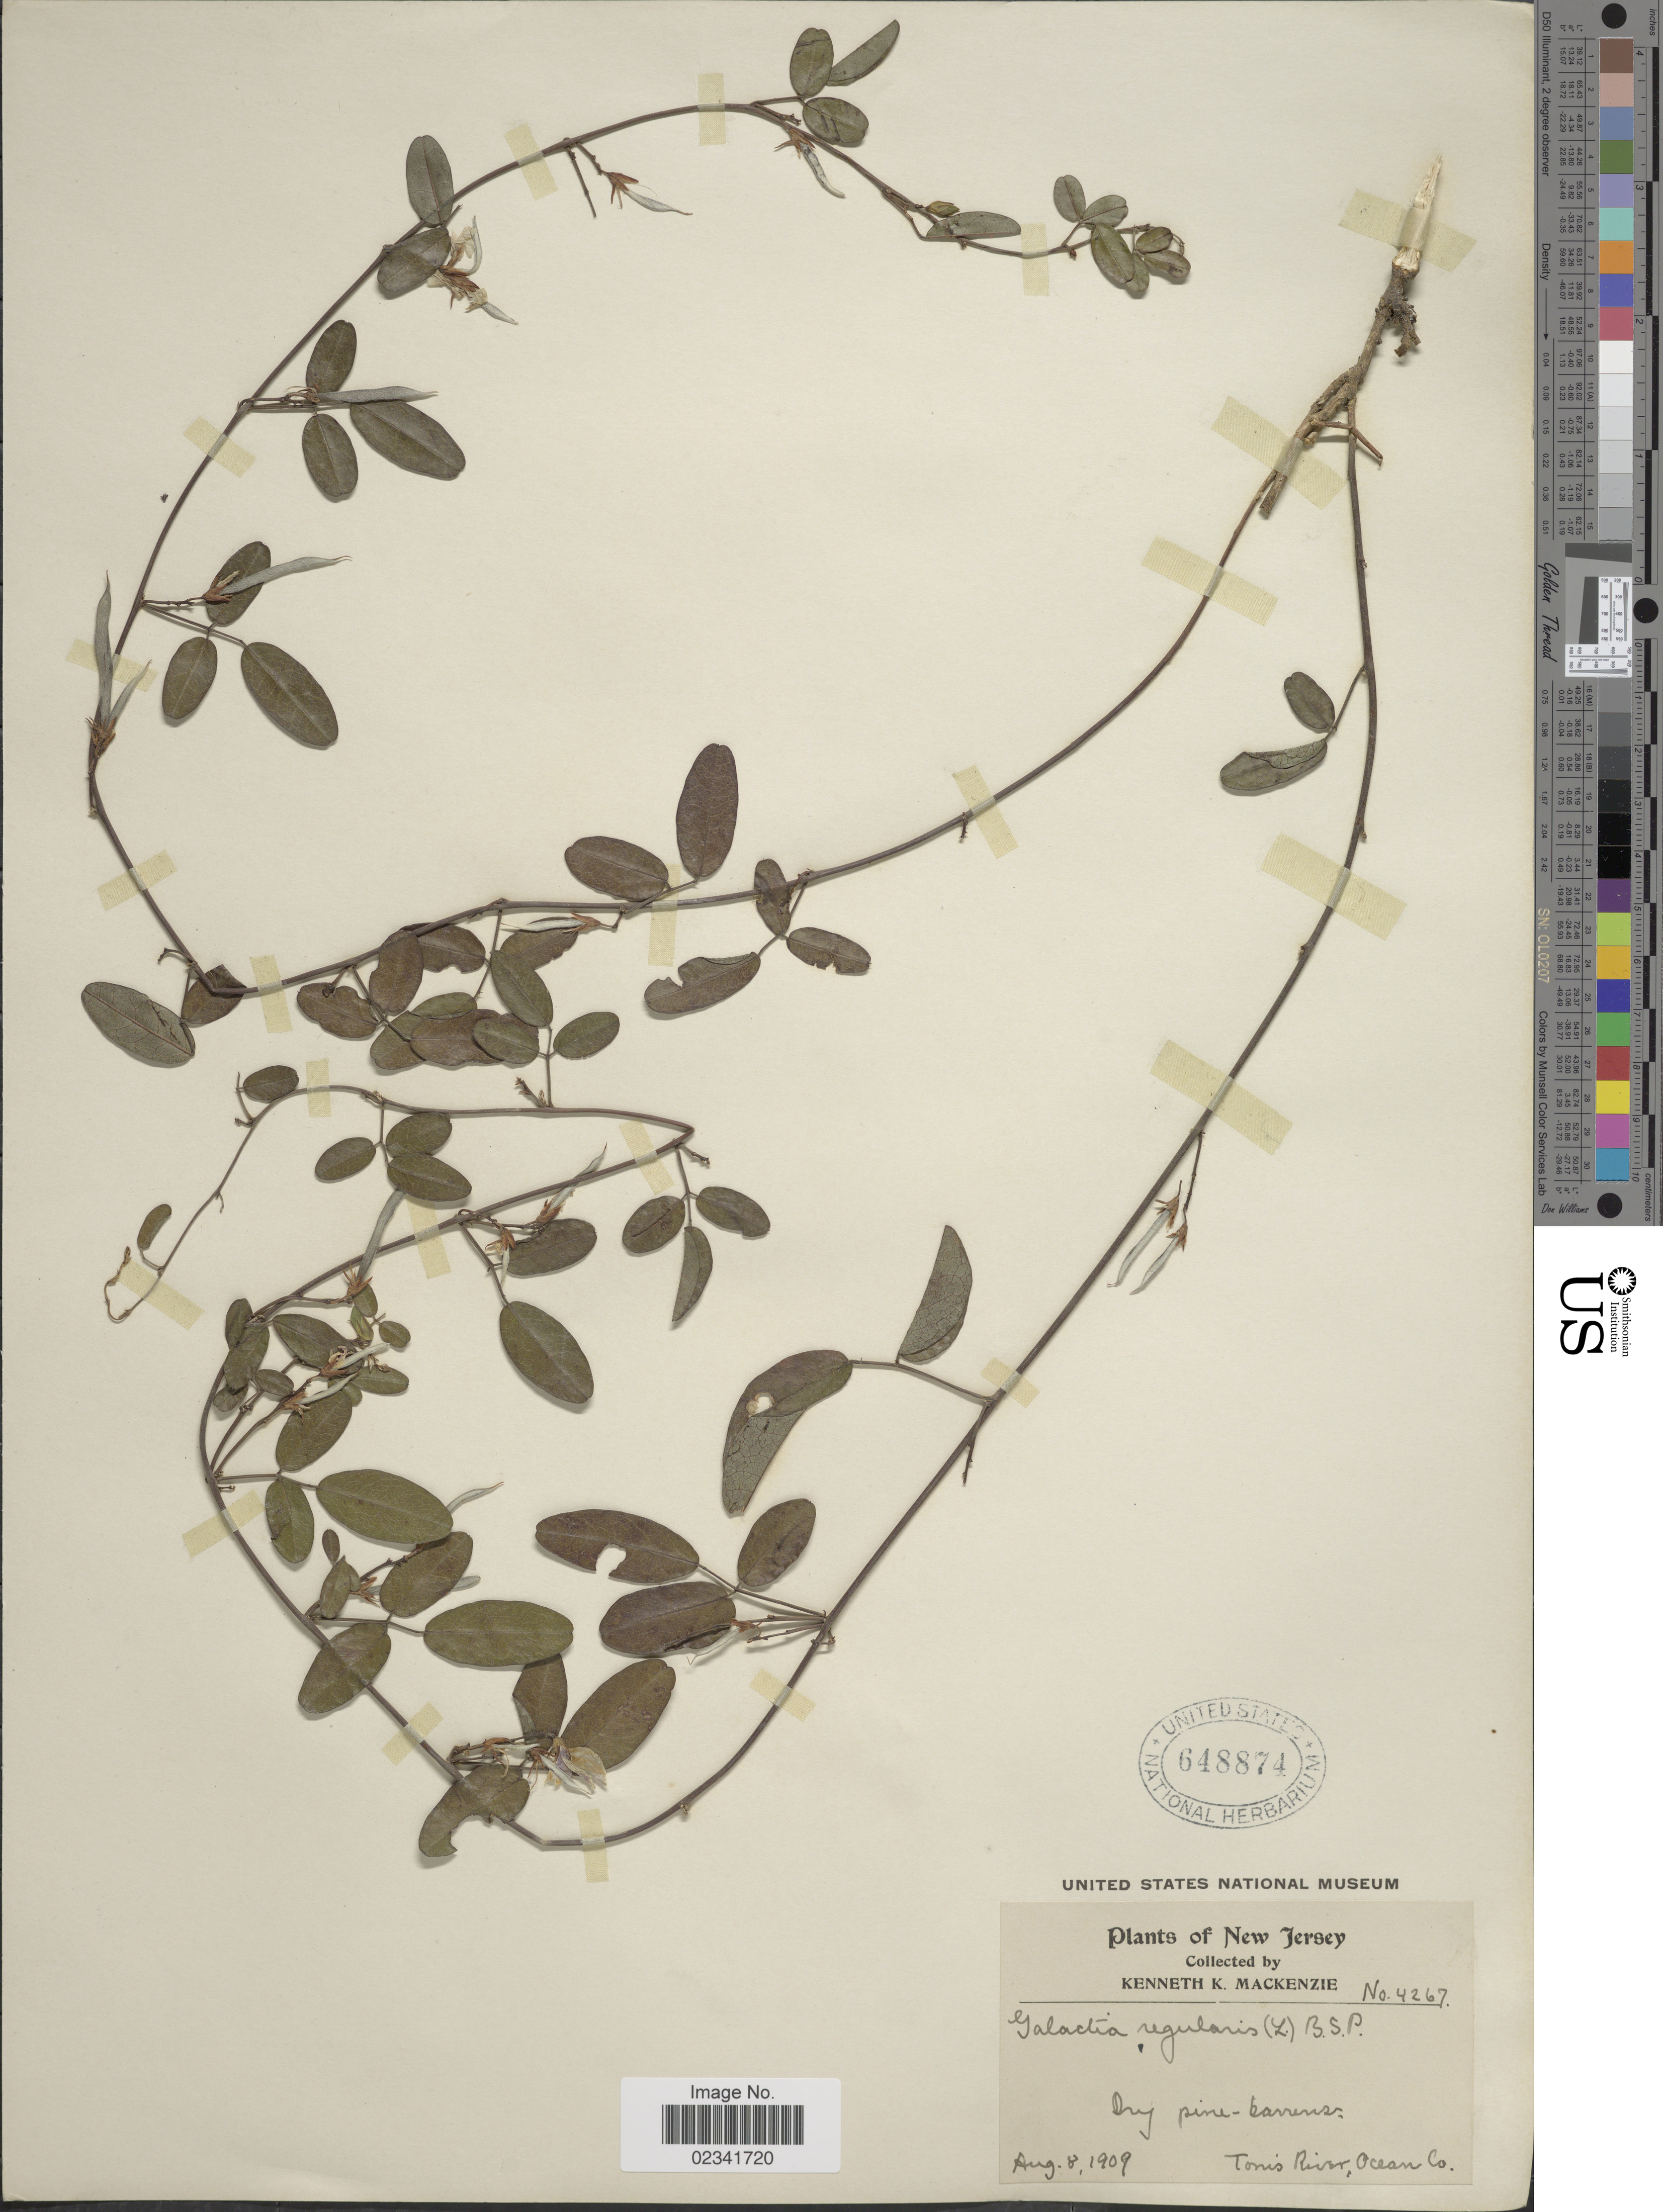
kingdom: Plantae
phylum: Tracheophyta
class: Magnoliopsida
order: Fabales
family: Fabaceae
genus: Galactia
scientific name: Galactia regularis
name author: (L.) Britton, Stearns & Poggenb.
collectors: K. K. Mackenzie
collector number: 4267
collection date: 1909-08-08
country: United States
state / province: New Jersey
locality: Torris River, Ocean Co.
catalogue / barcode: US 648874